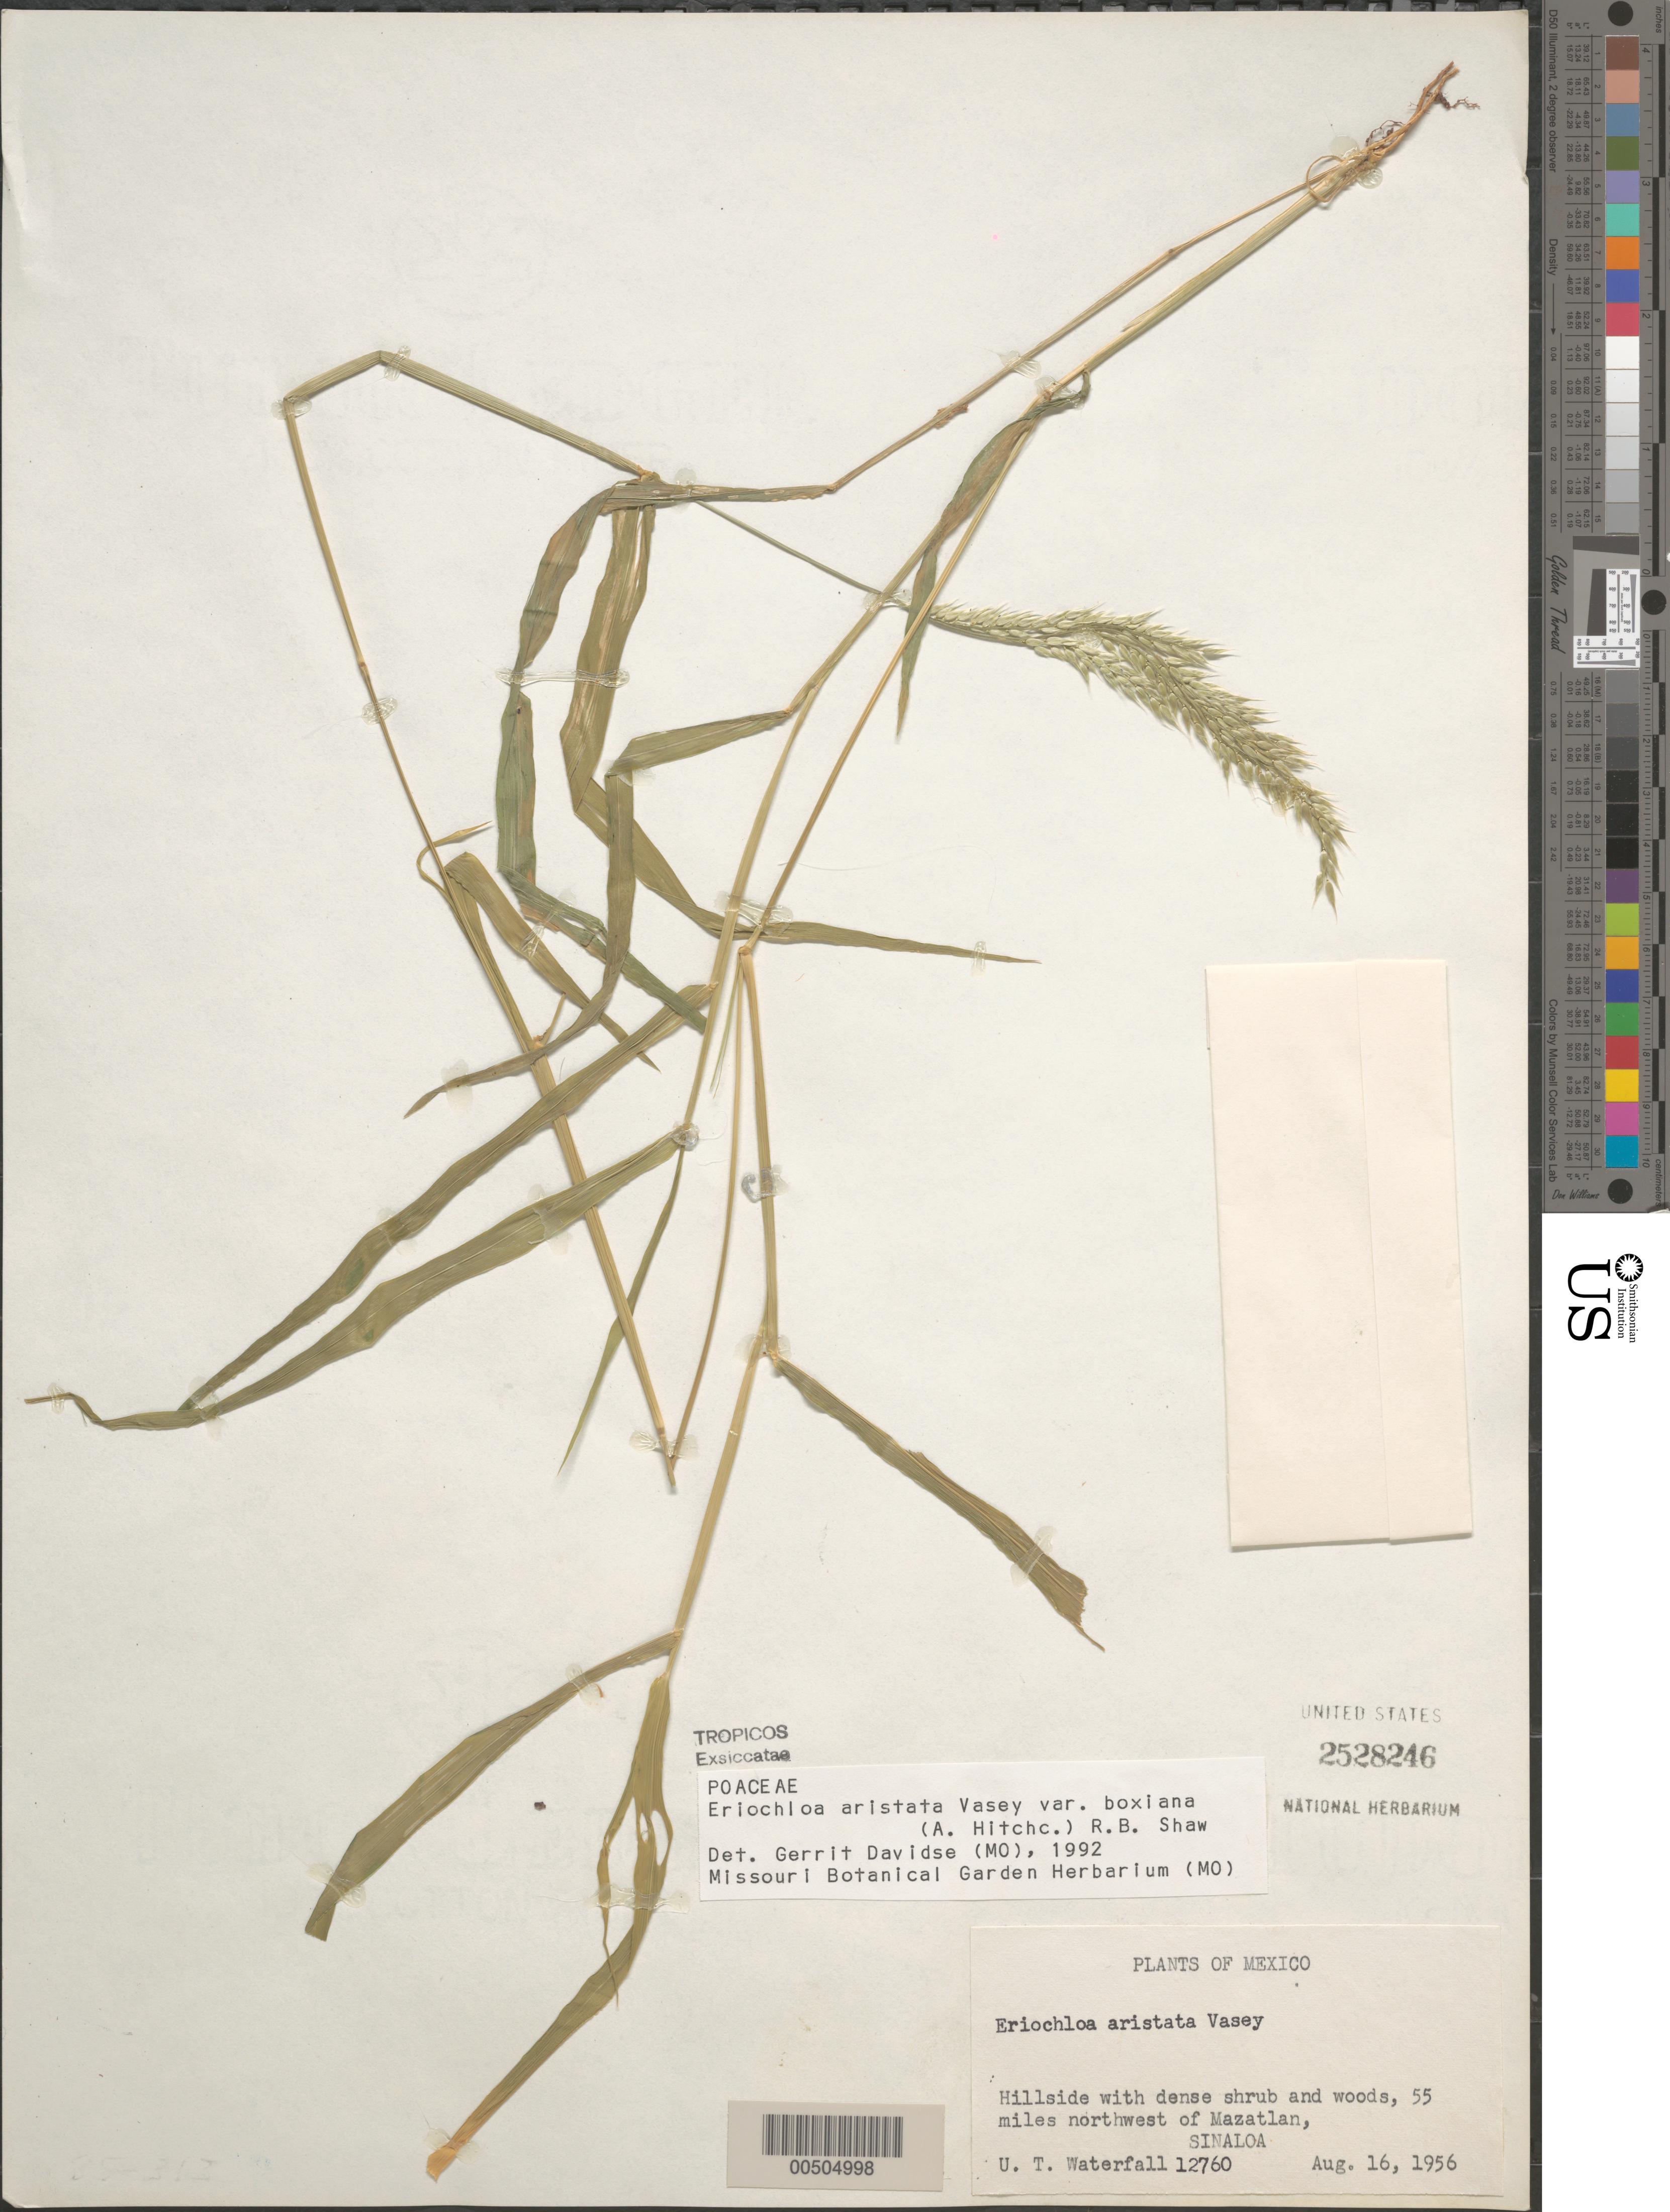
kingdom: Plantae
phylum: Tracheophyta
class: Liliopsida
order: Poales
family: Poaceae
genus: Eriochloa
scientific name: Eriochloa aristata var. boxiana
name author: R.B. Shaw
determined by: Davidse, Gerrit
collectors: U. T. Waterfall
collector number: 12760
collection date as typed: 16 Aug 1956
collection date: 1956-08-16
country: Mexico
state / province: Sinaloa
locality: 55 mi NW of Mazatlan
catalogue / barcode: US 2528246